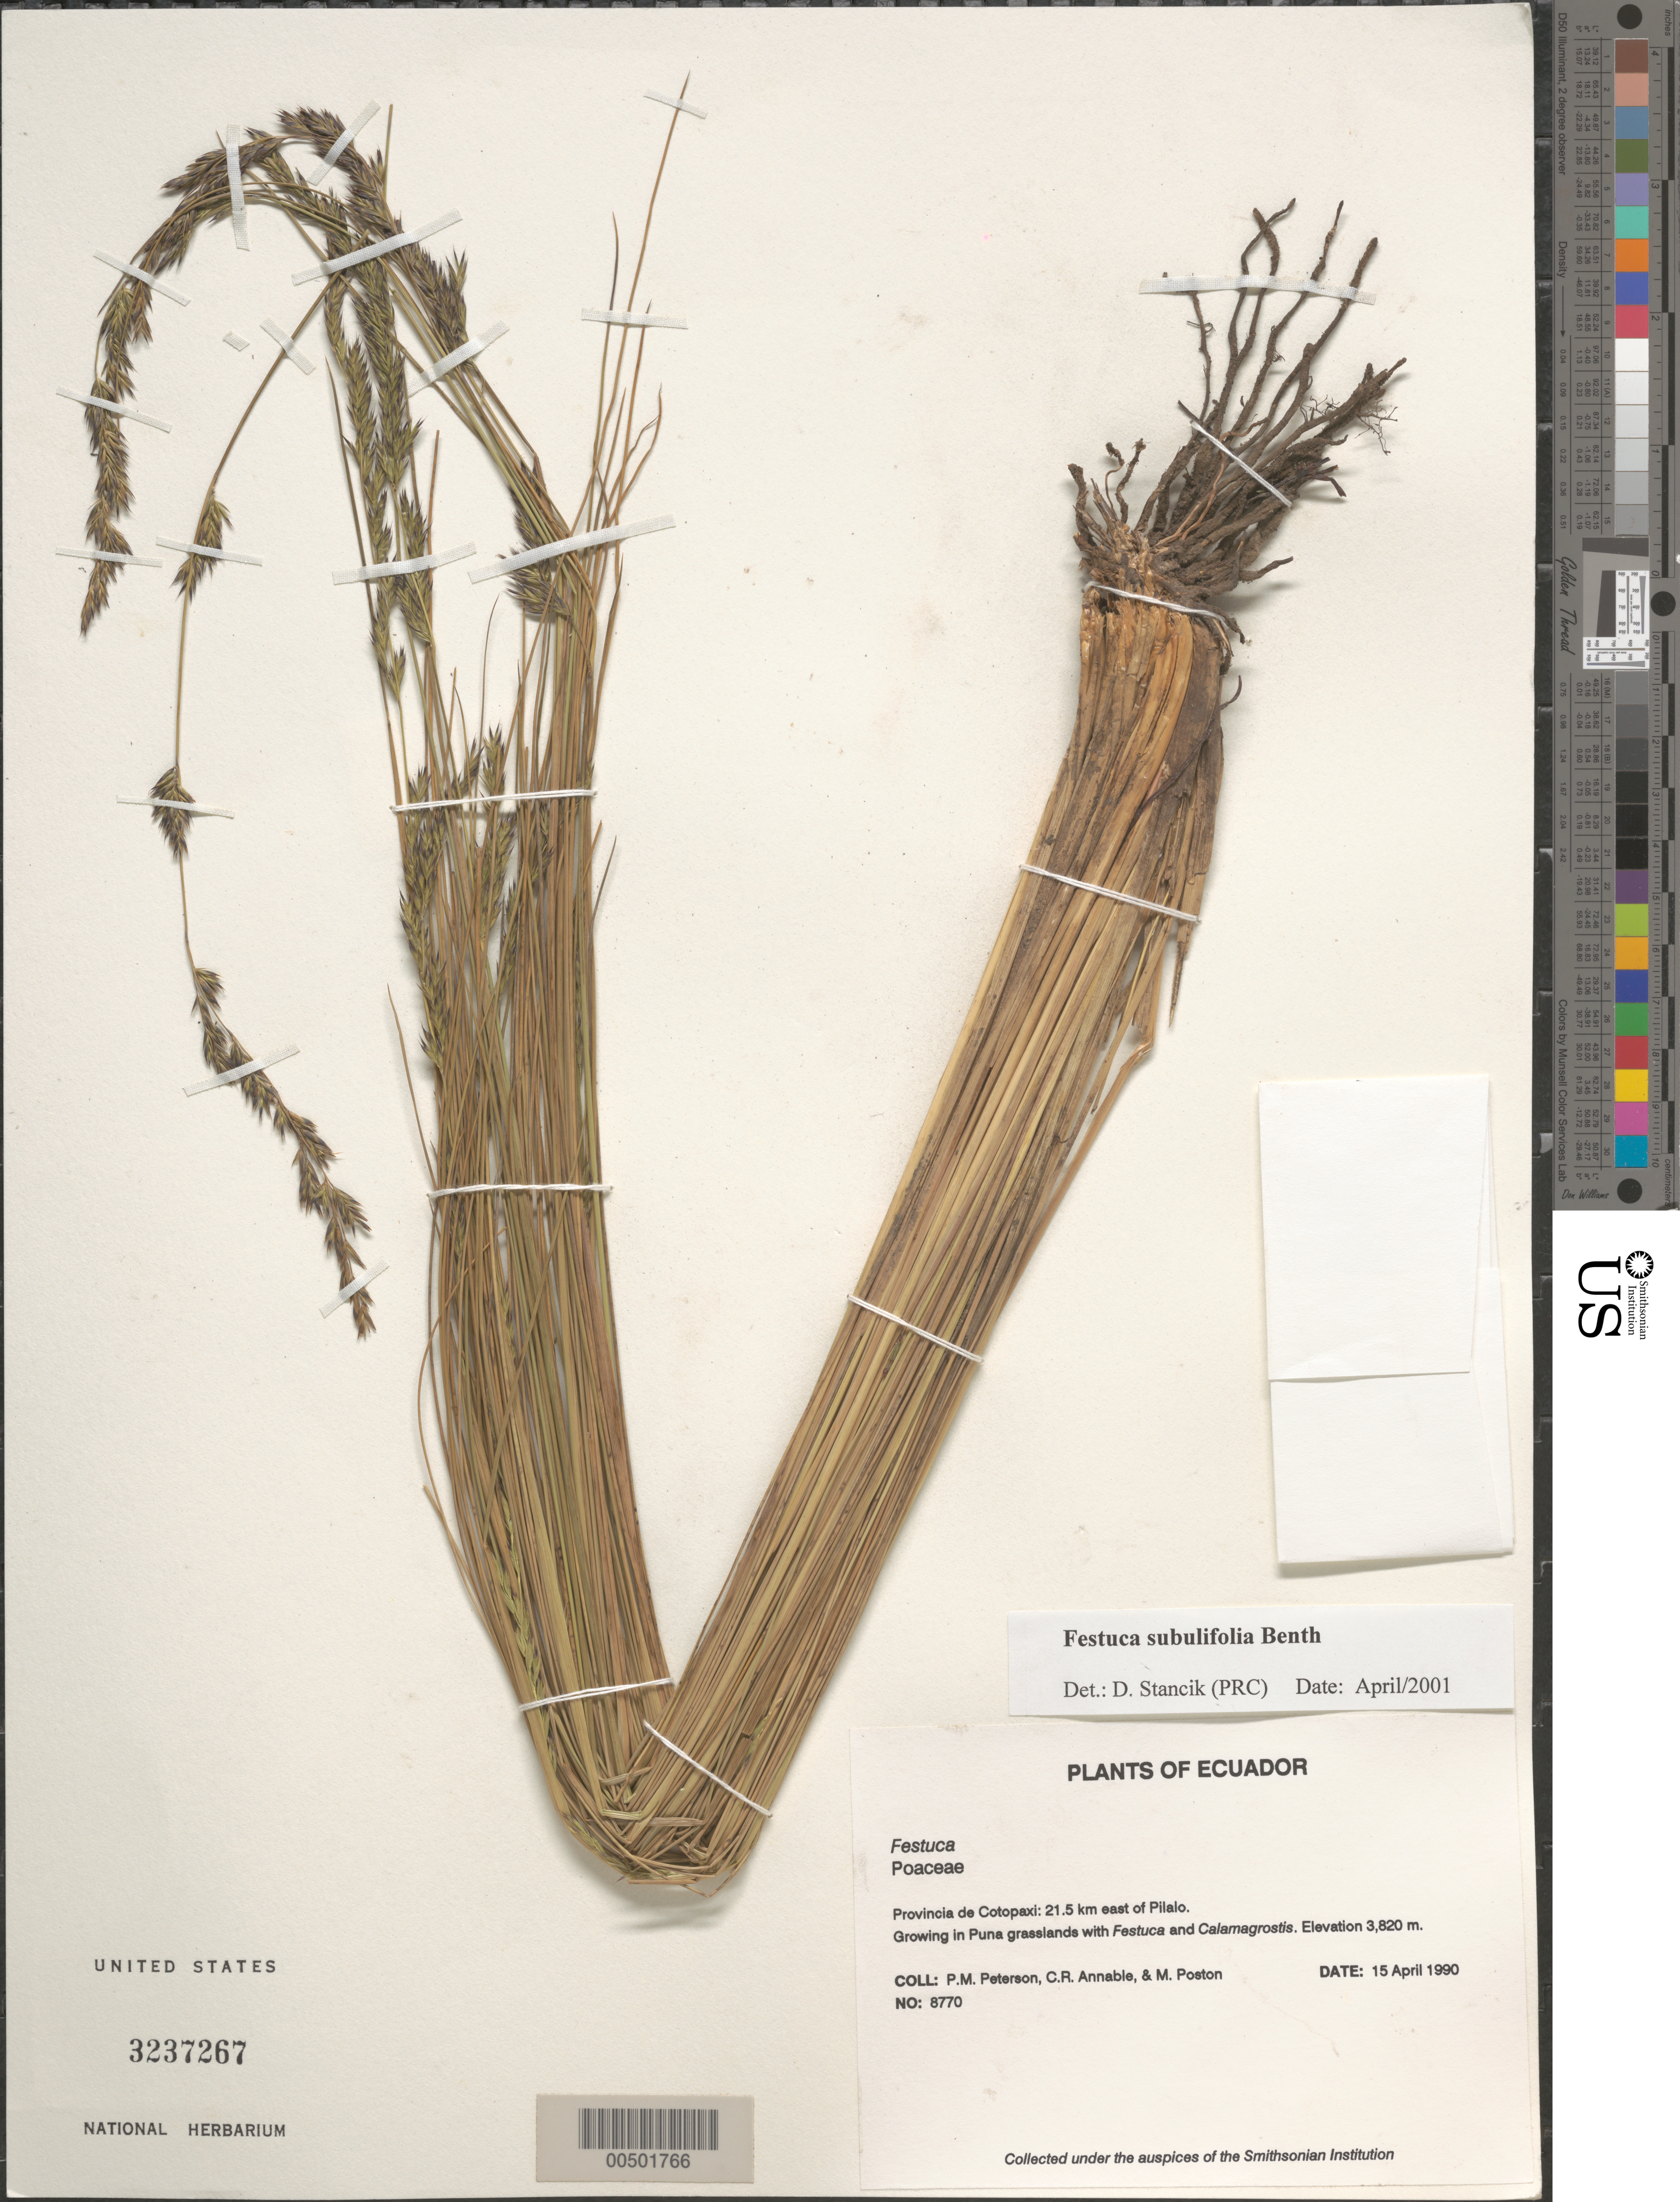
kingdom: Plantae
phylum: Tracheophyta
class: Liliopsida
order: Poales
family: Poaceae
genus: Festuca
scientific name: Festuca subulifolia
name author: Benth.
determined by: Stancik, D.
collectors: P. M. Peterson, C. R. Annable & M. Poston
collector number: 08770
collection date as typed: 15 Apr 1990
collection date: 1990-04-15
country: Ecuador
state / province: Cotopaxi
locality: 21.5 km E of Pilalo.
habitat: Growing in Puna grasslands with Festuca and Calamagrostis.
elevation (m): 3820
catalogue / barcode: US 3237267